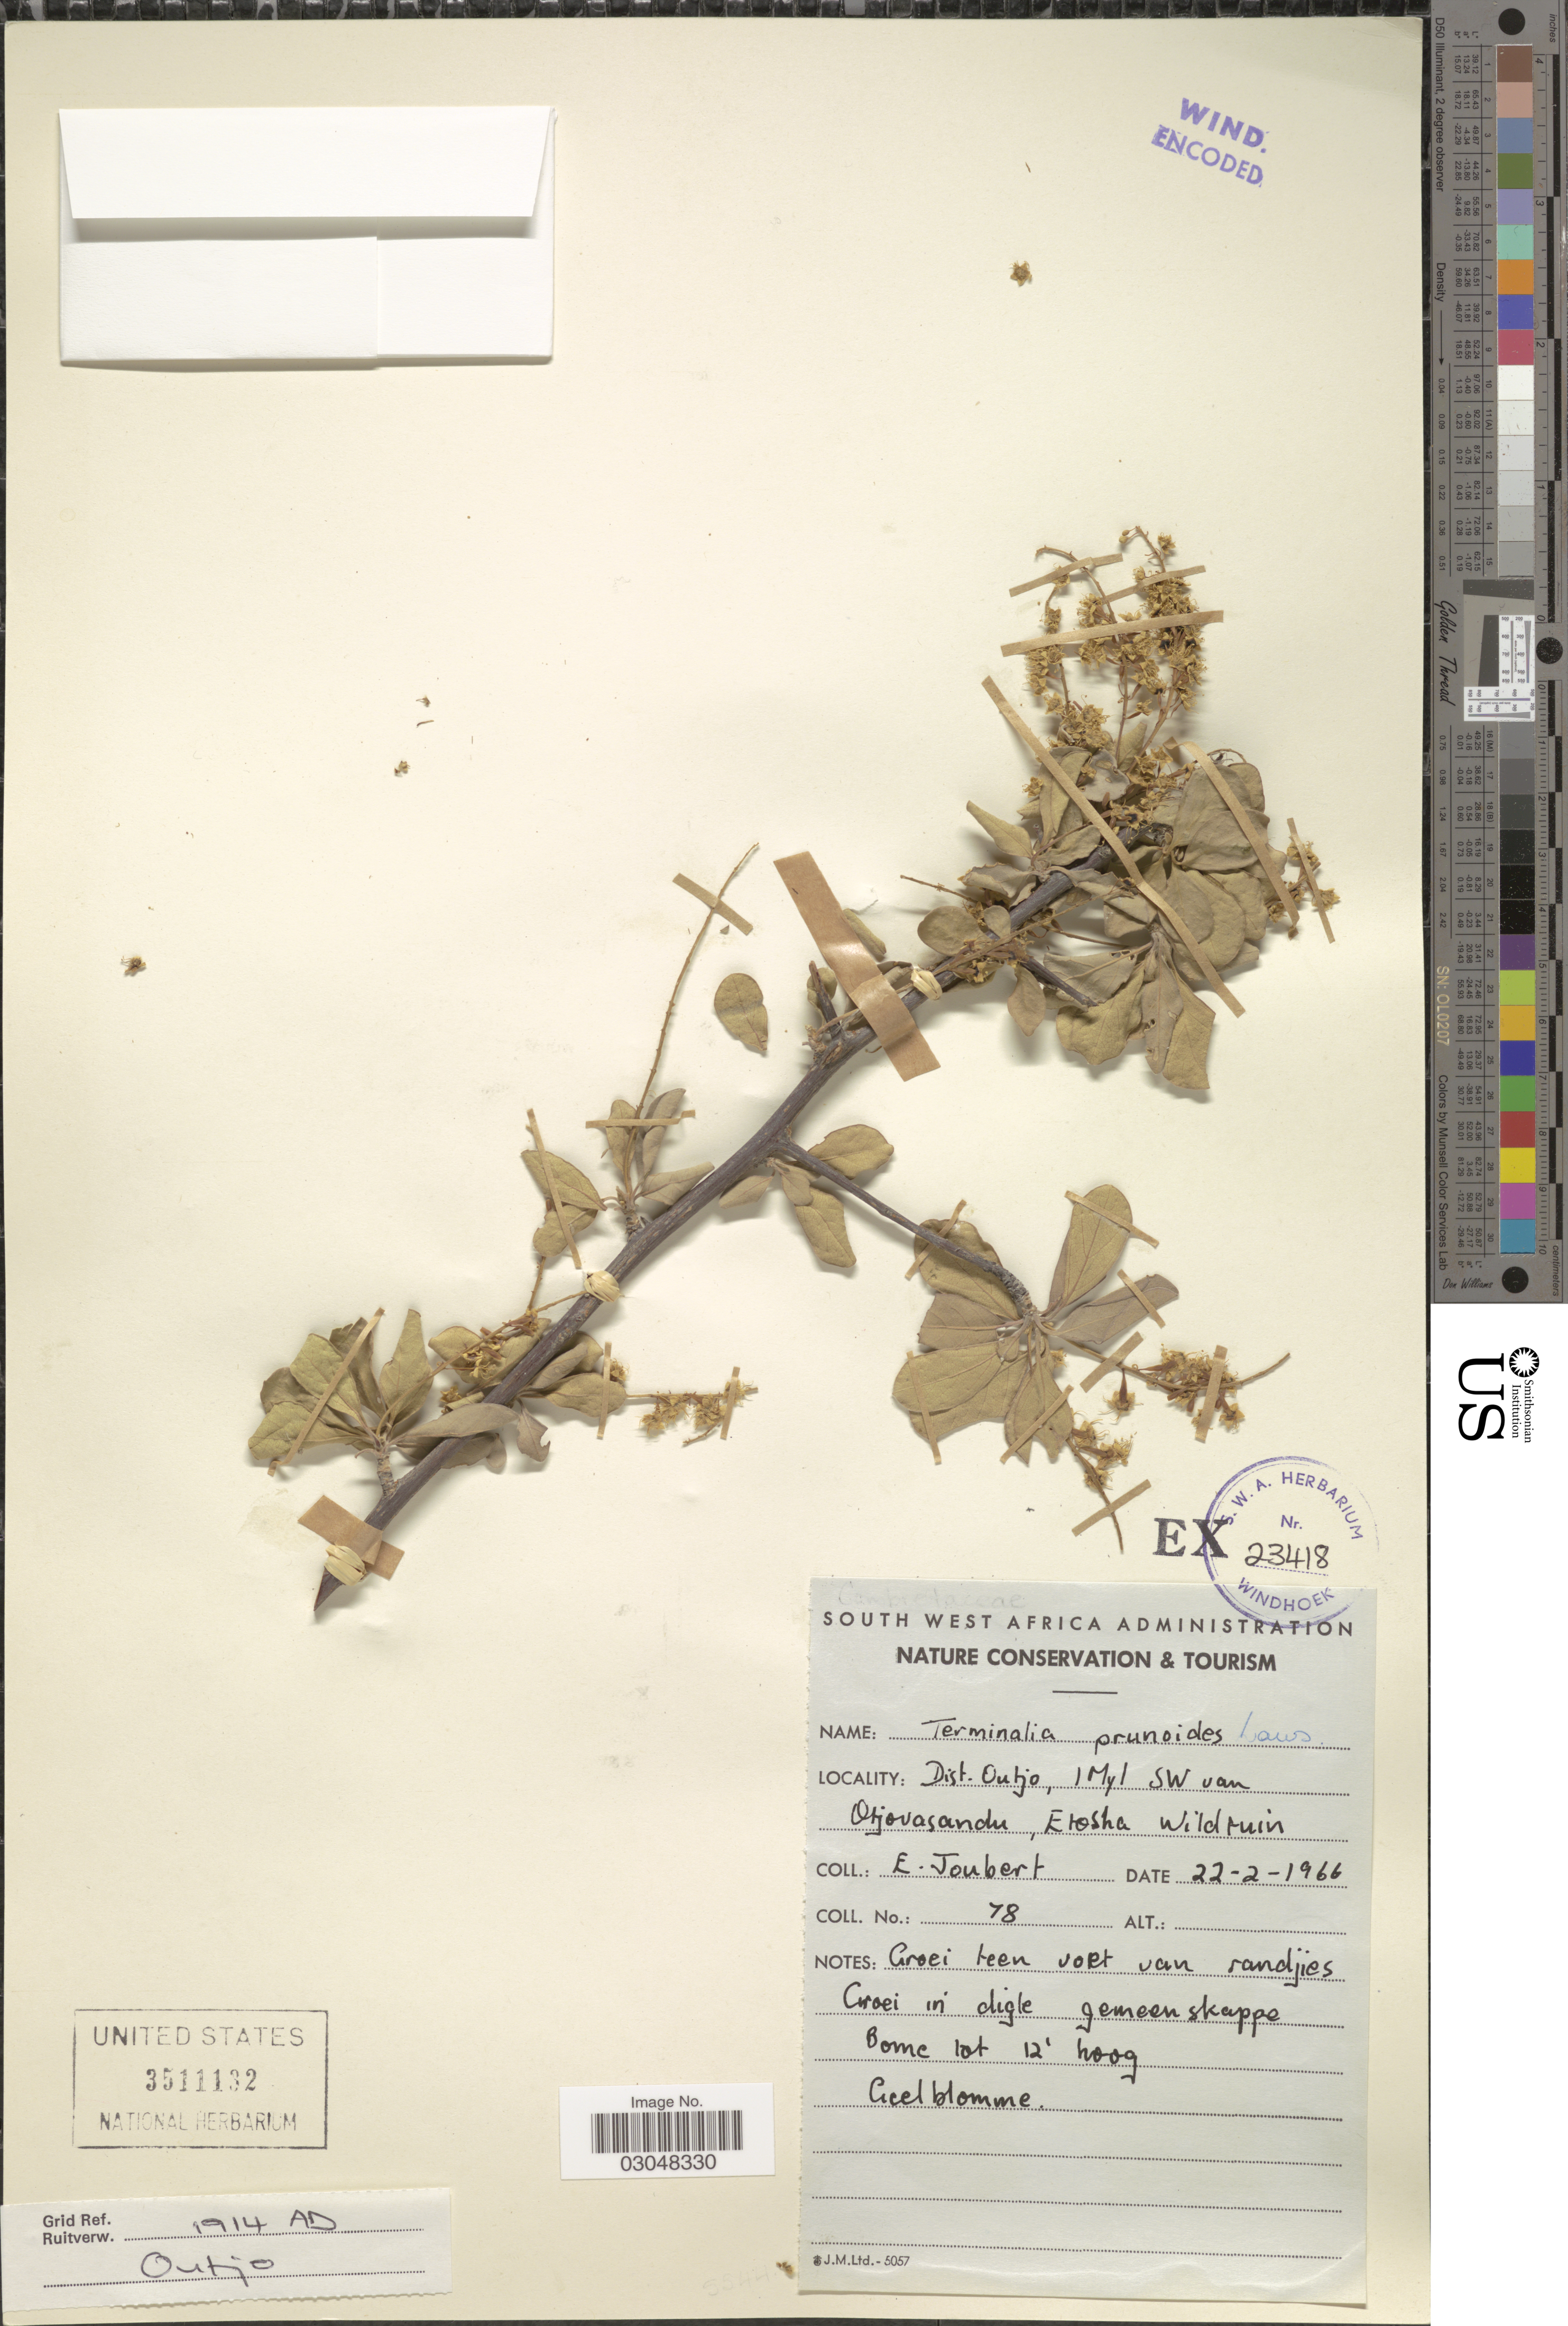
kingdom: Plantae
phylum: Tracheophyta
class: Magnoliopsida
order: Myrtales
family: Combretaceae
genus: Terminalia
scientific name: Terminalia prunioides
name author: M.A. Lawson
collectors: E. Joubert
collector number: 78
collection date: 1966-02-22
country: Namibia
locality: Dist. Outjo, 1 Myl SW van Otjovasandu, Etosha Wildtuin.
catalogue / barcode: US 3511132